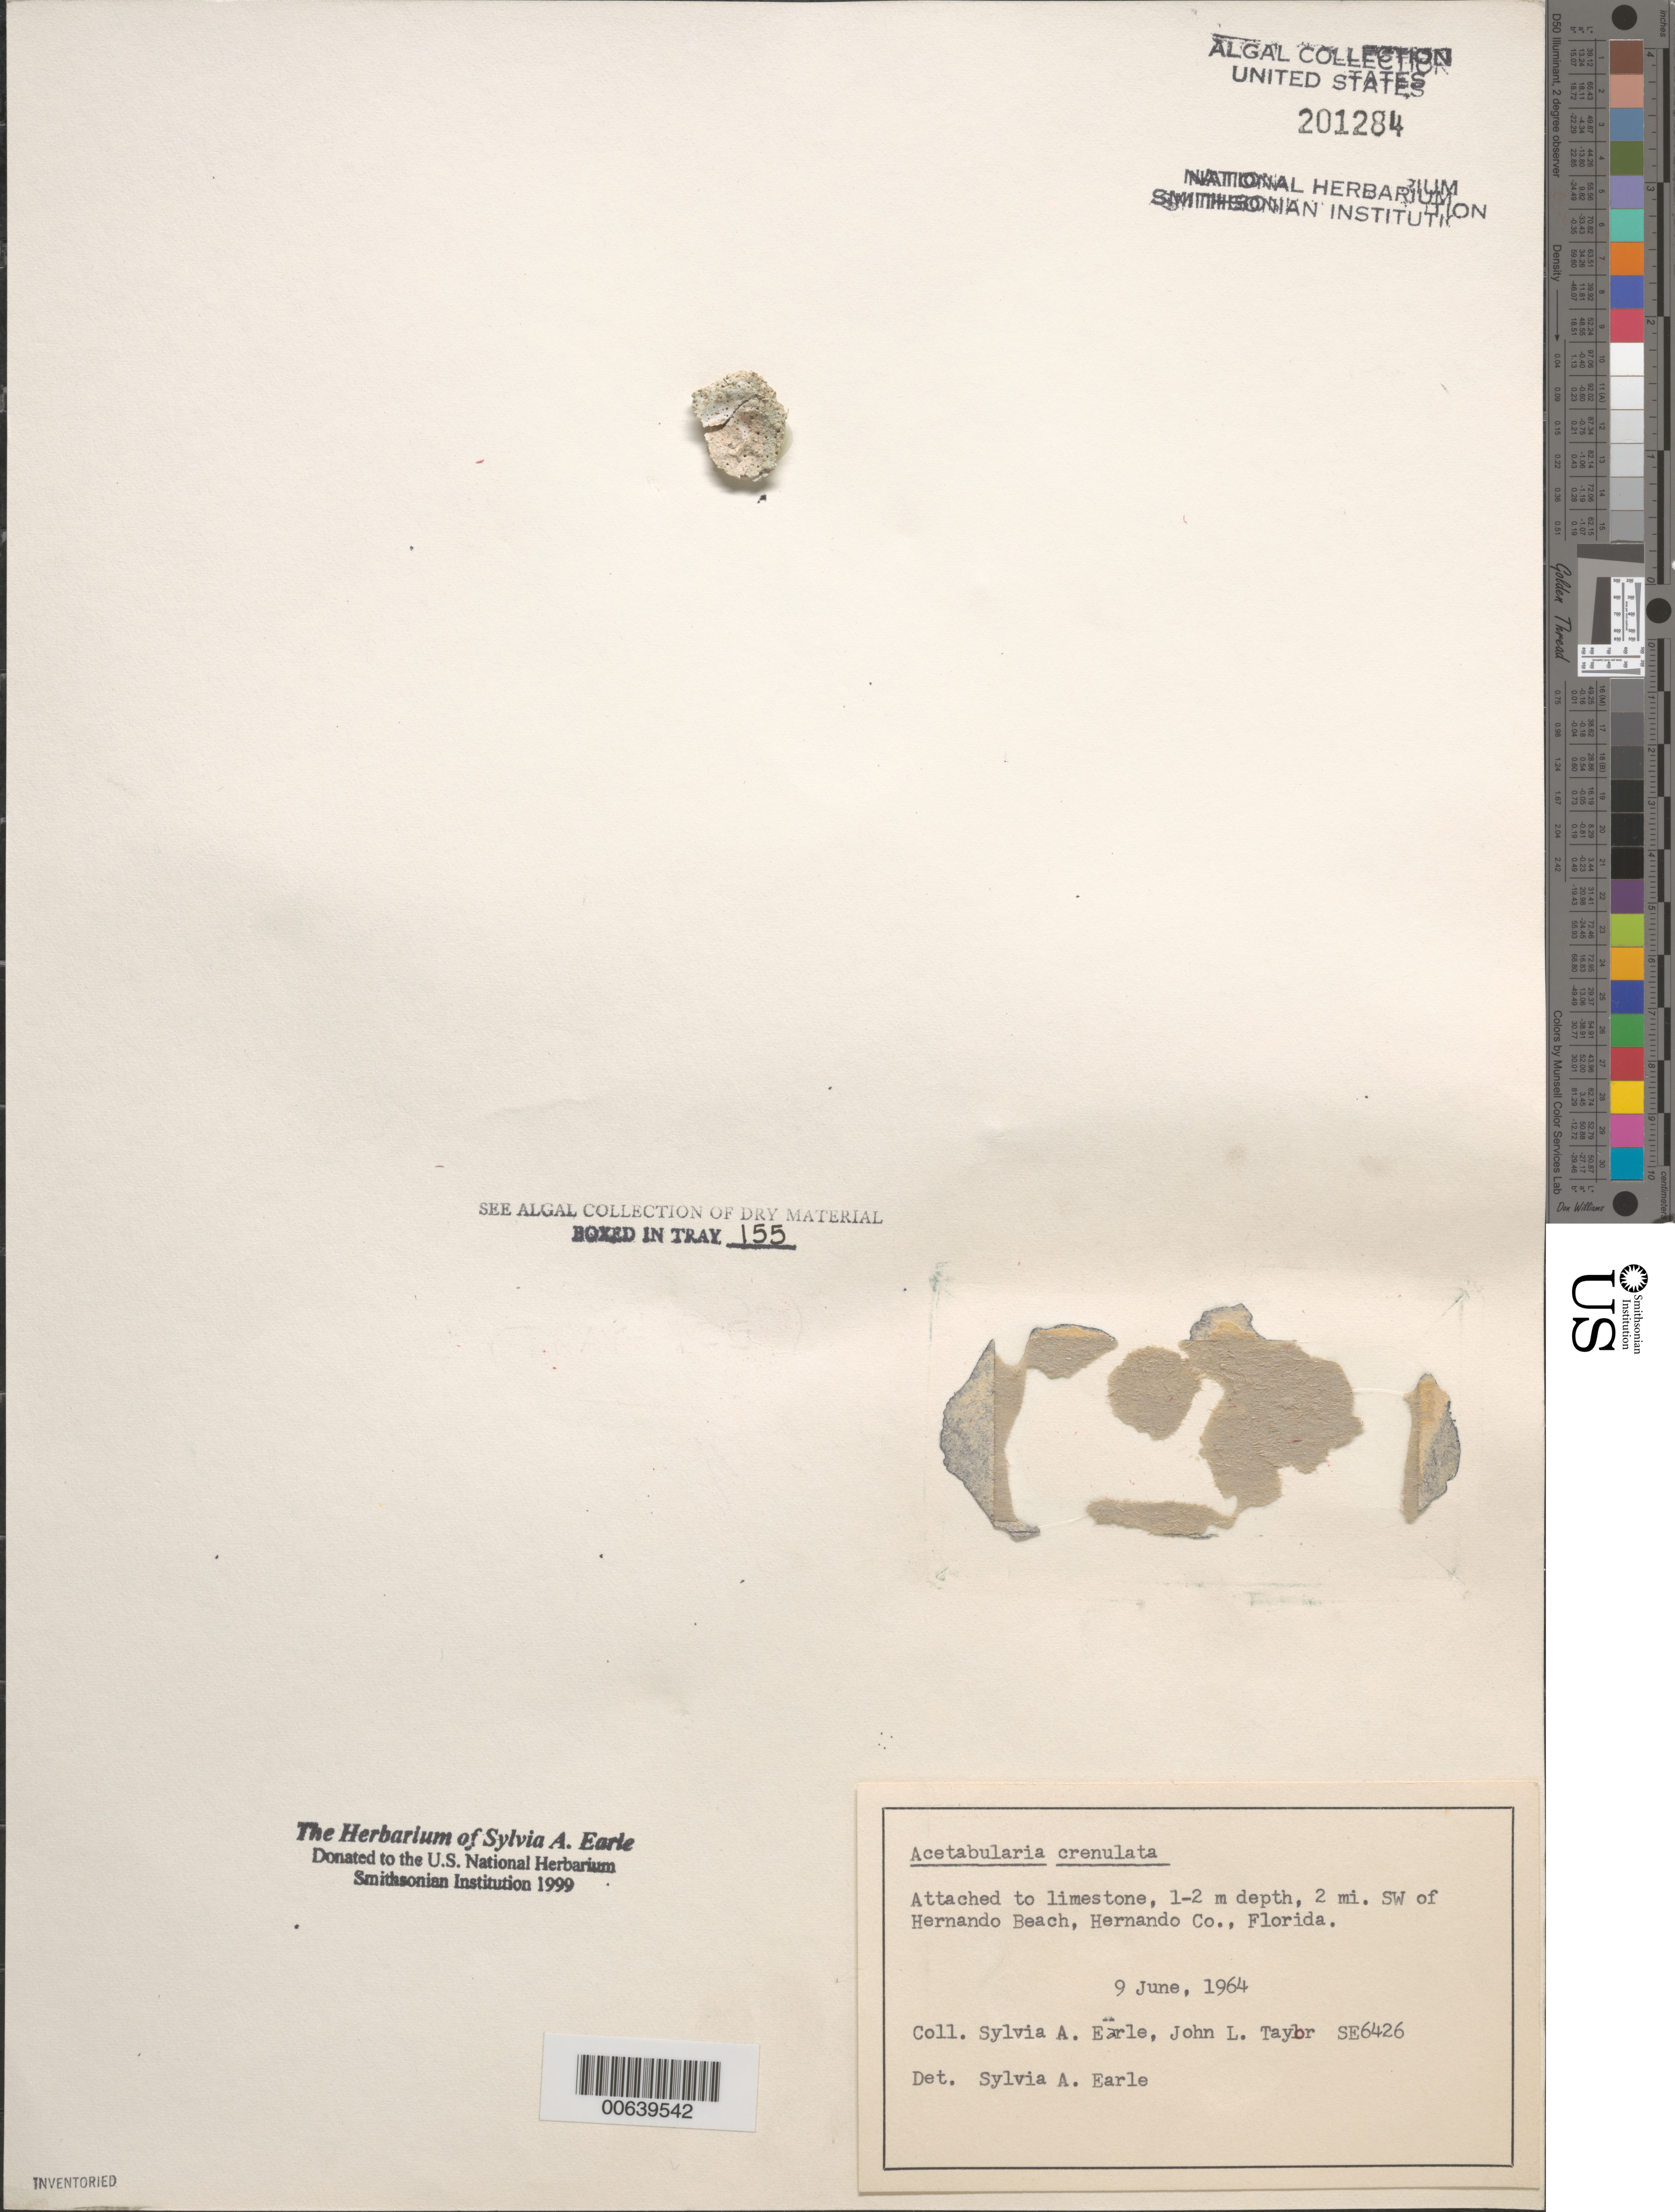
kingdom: Plantae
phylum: Chlorophyta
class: Ulvophyceae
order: Dasycladales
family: Polyphysaceae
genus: Acetabularia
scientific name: Acetabularia acetabulum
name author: J.V.Lamouroux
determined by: Earle, S. A.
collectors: S. A. Earle & J. L. Taylor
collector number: SE 6426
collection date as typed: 09 Jun 1964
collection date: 1964-06-09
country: United States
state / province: Florida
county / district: Hernando County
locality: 2 miles southwest of Hernando Beach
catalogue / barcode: US 201284